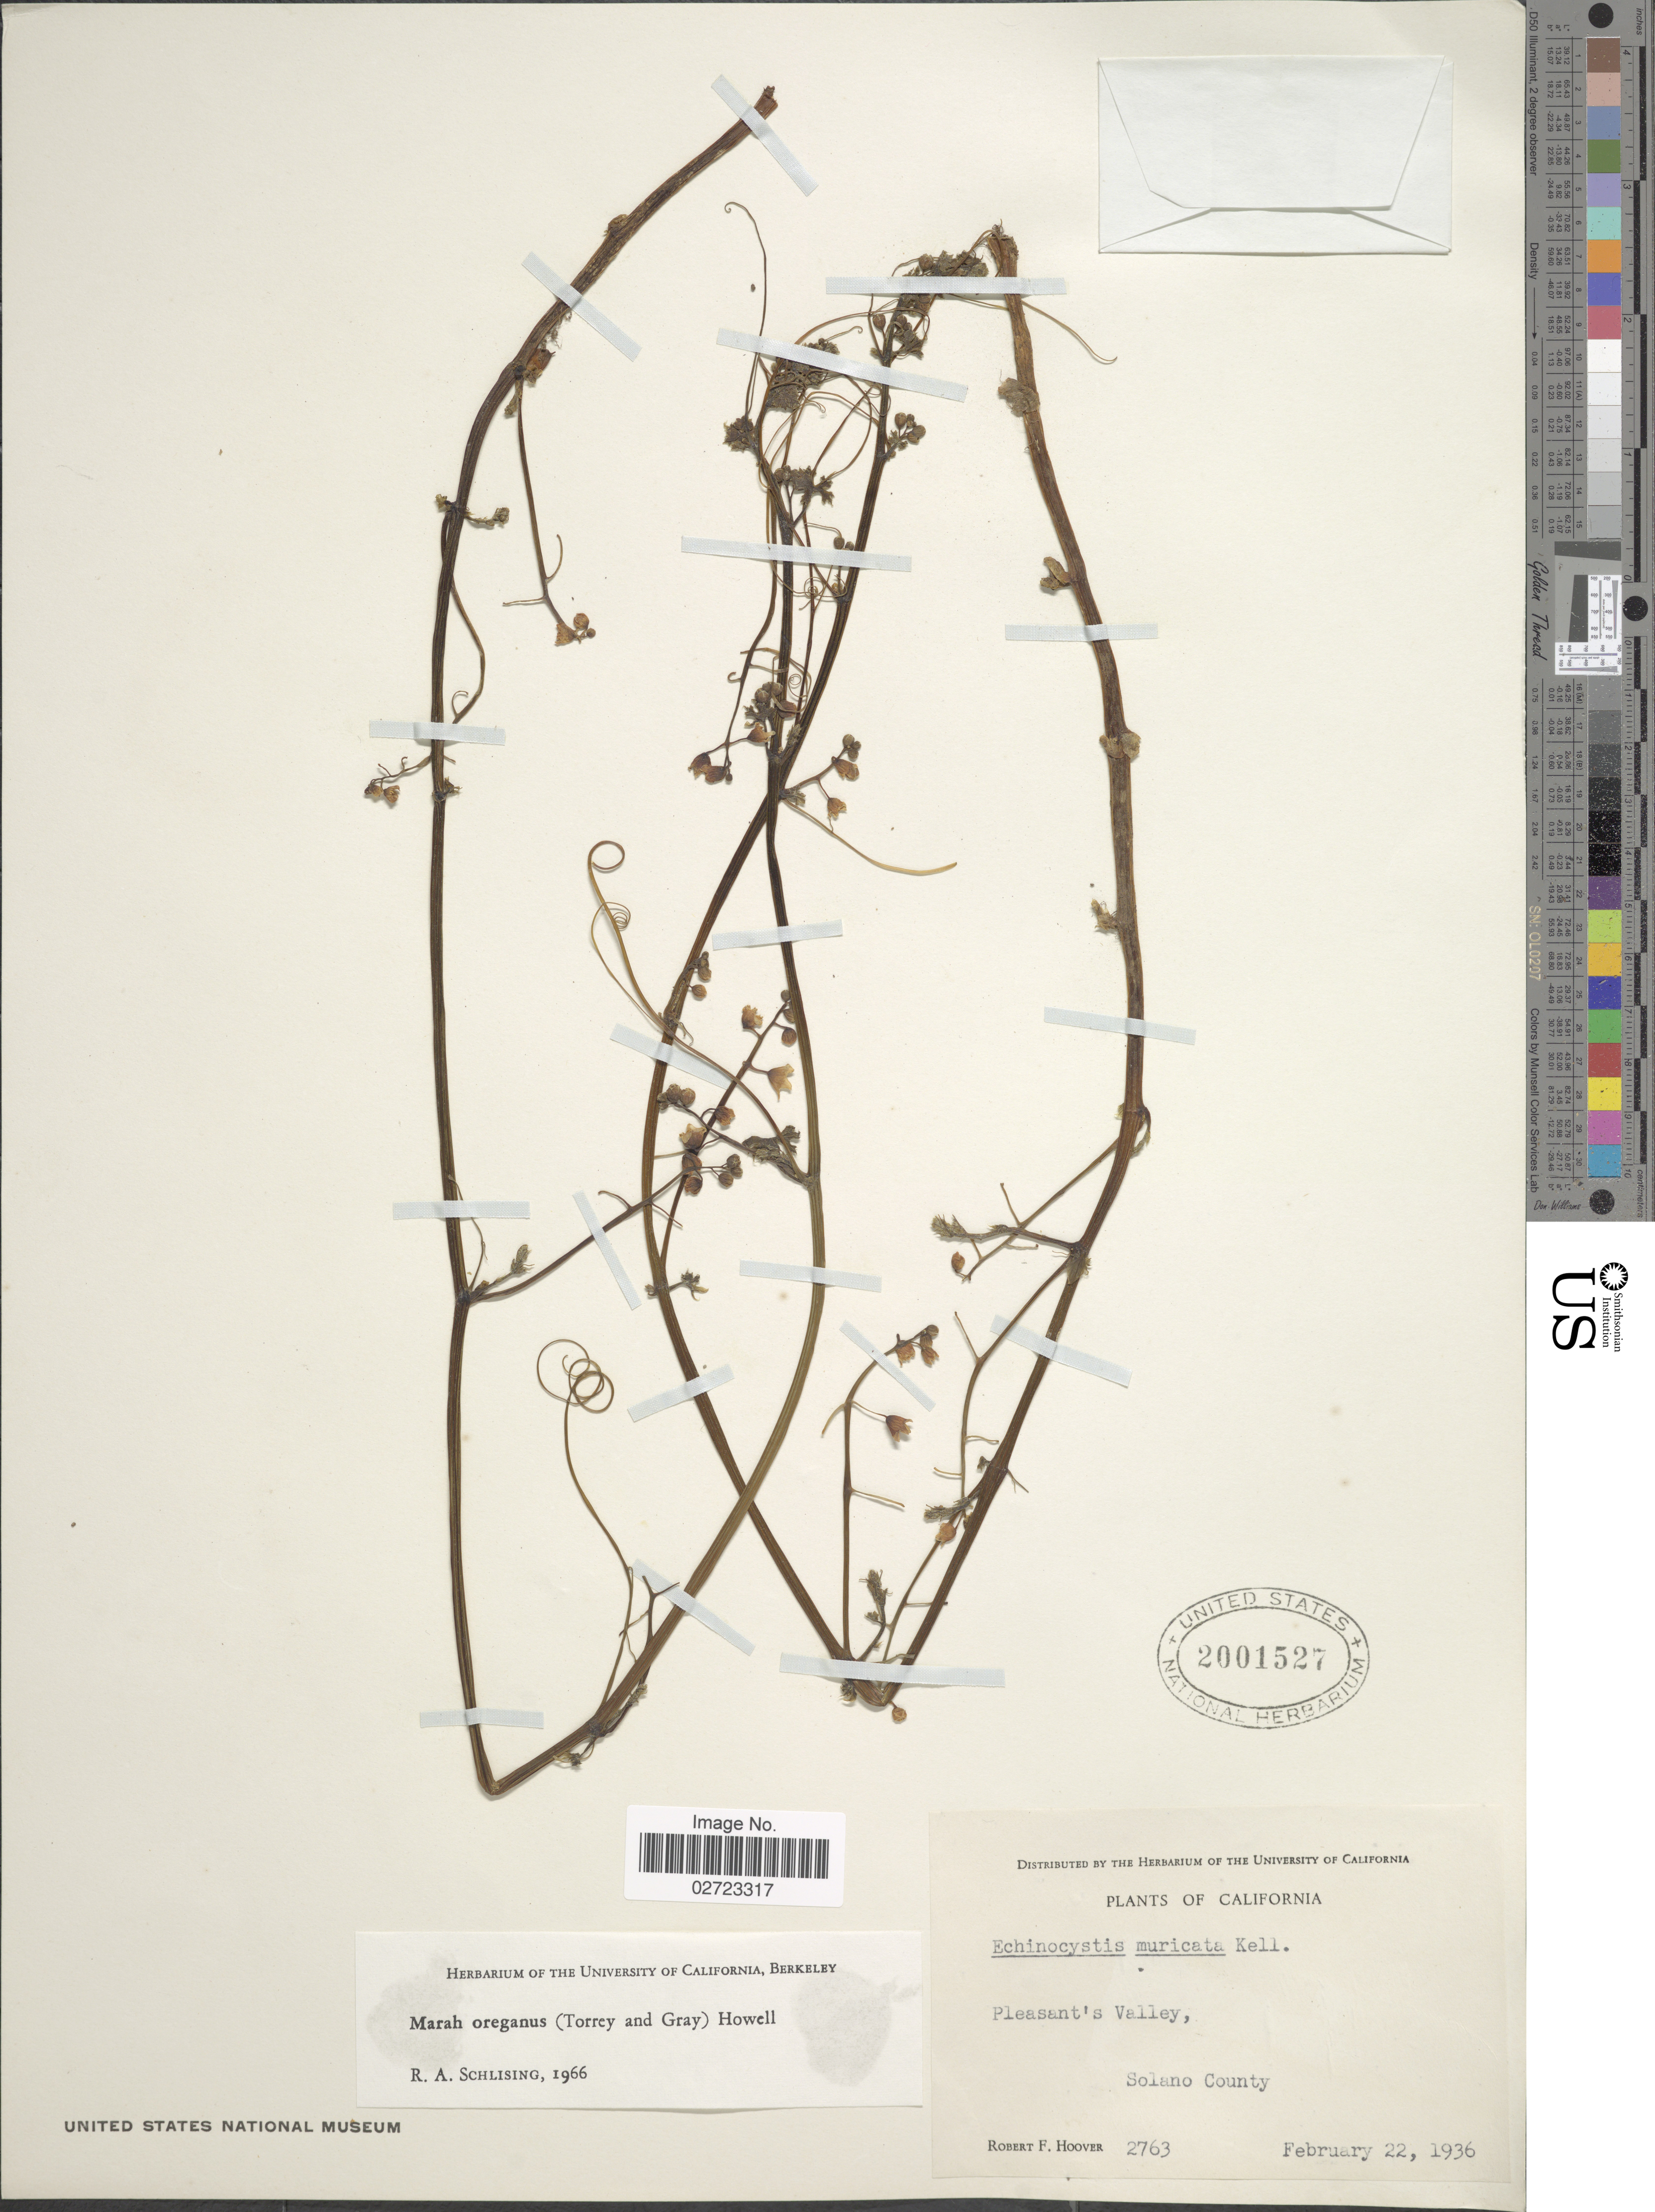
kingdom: Plantae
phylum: Tracheophyta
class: Magnoliopsida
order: Cucurbitales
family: Cucurbitaceae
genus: Marah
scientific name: Marah oregana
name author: (Torr. & A. Gray) Howell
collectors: R. F. Hoover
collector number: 2763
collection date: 1936-02-22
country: United States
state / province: California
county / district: Solano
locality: Pleasant's Valley, Solano County.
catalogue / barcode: US 2001527